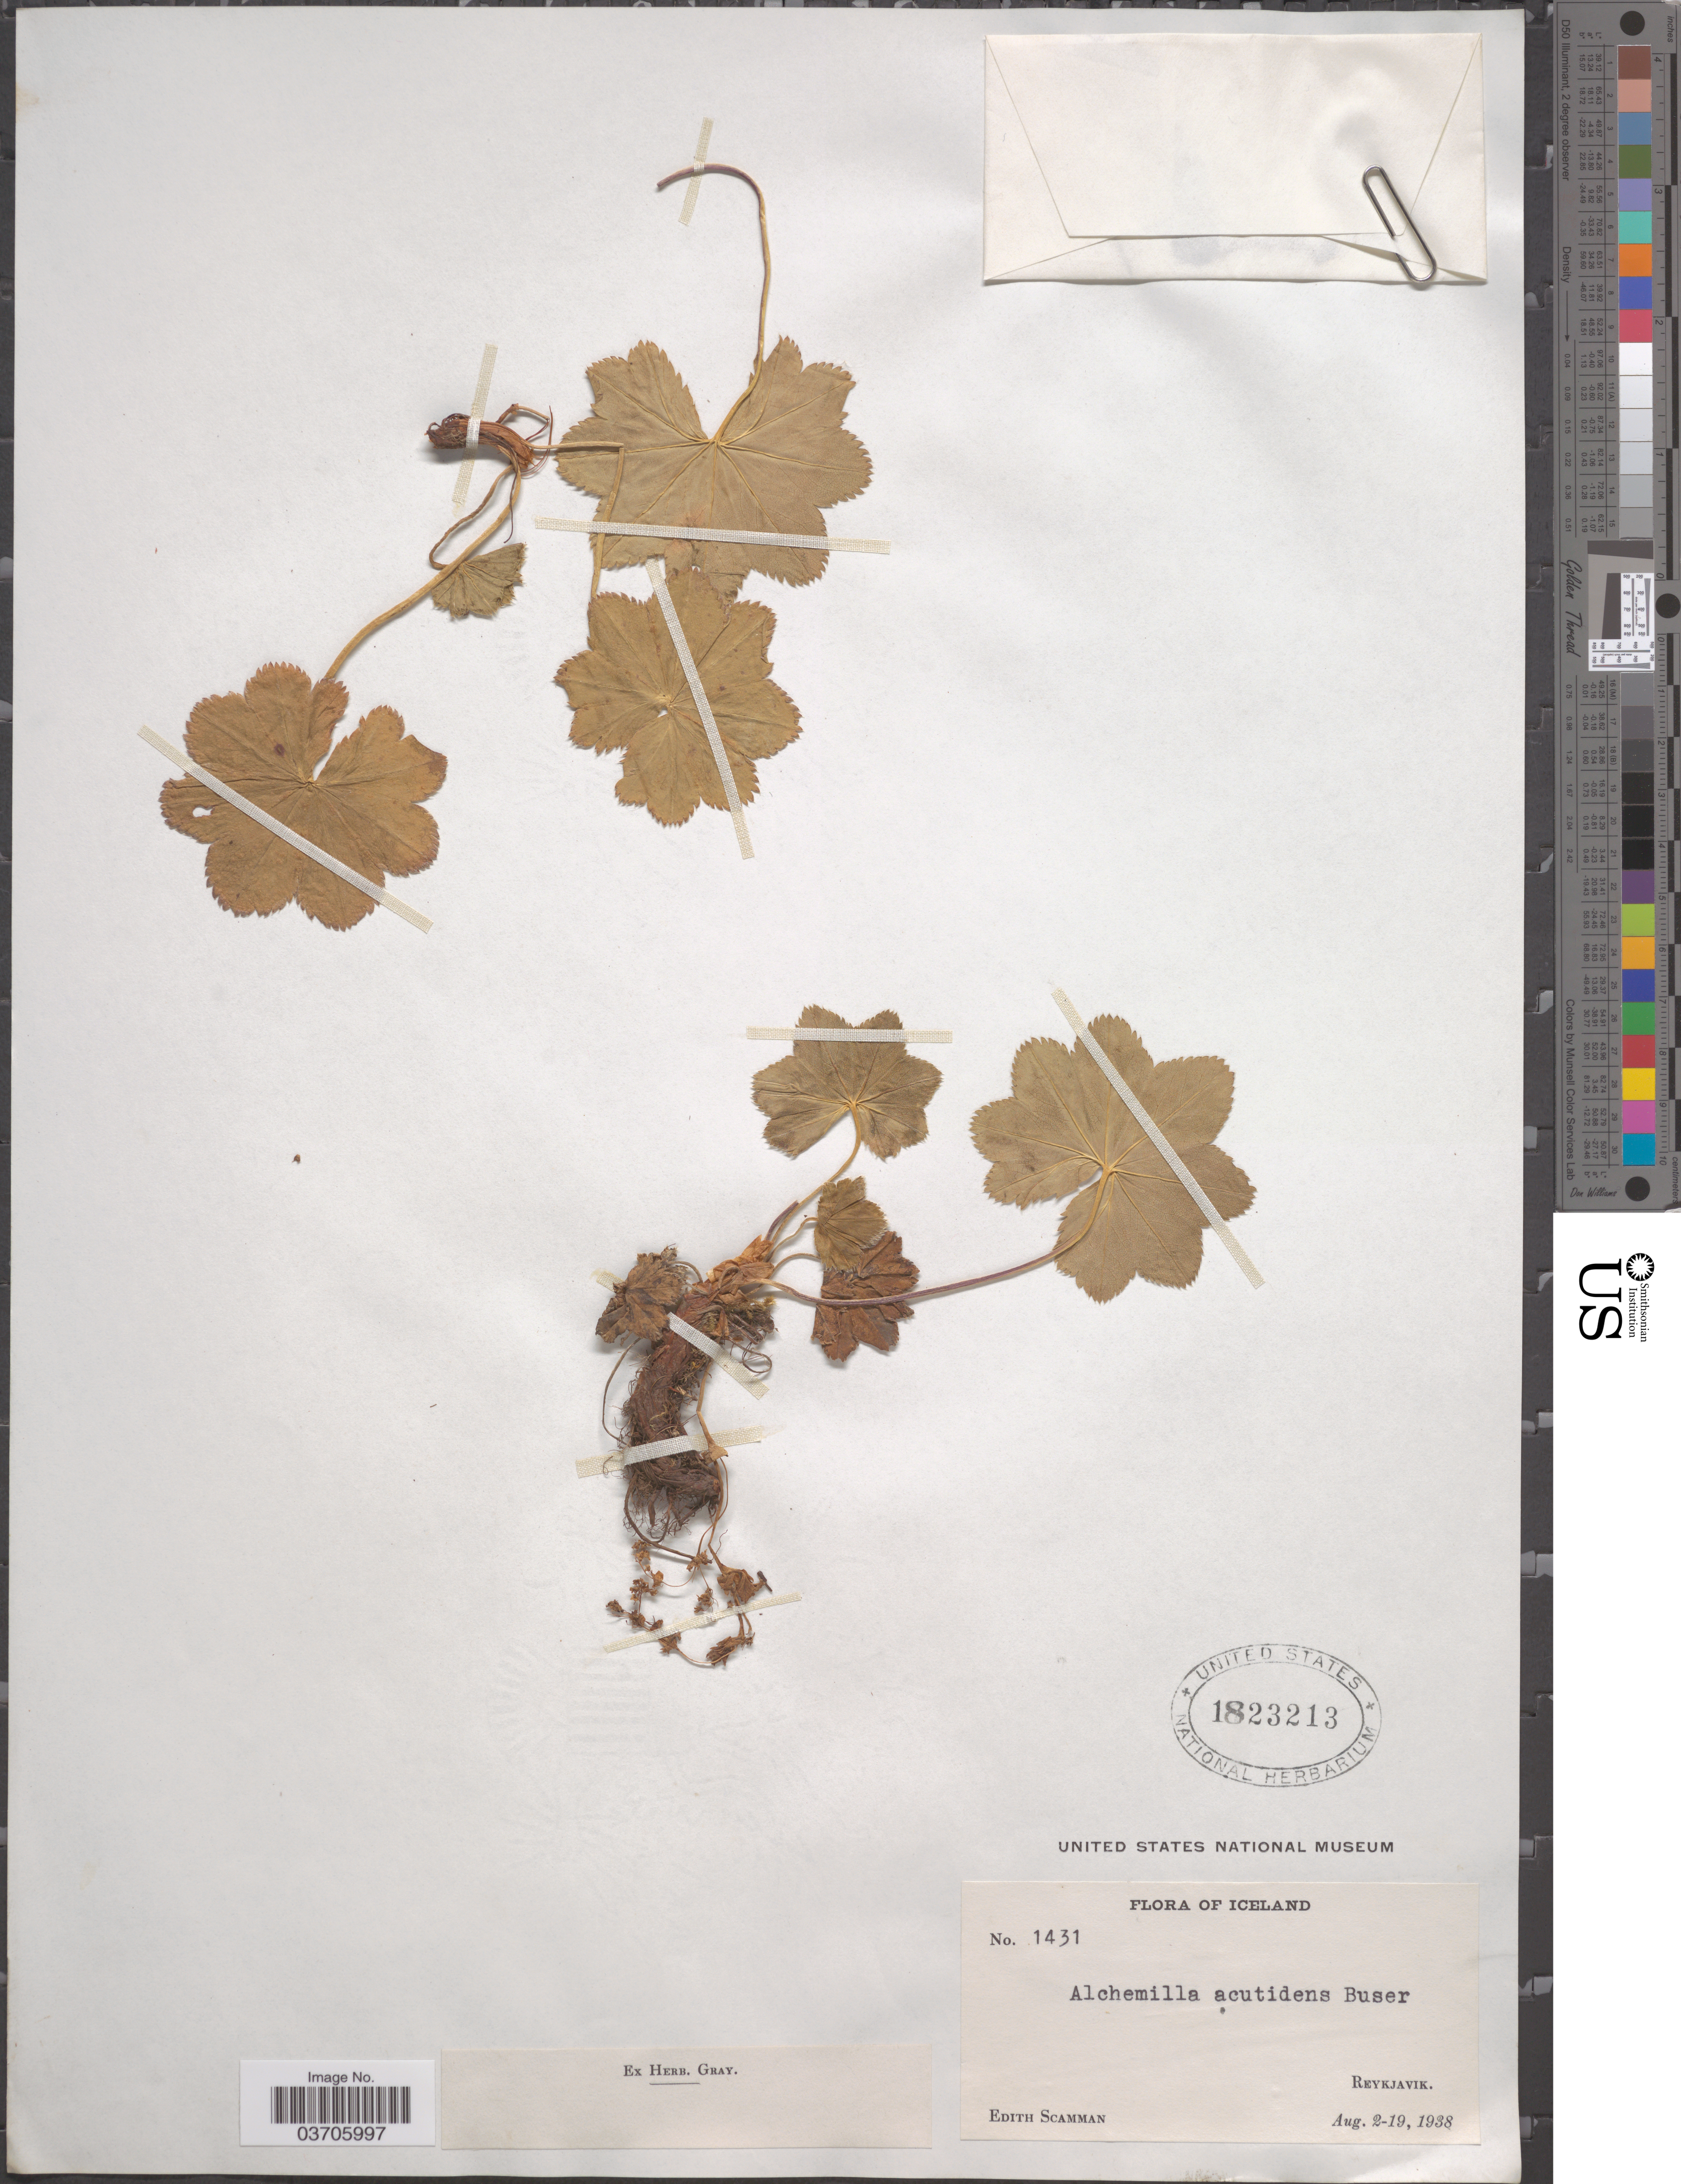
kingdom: Plantae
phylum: Tracheophyta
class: Magnoliopsida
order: Rosales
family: Rosaceae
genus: Alchemilla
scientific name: Alchemilla acutidens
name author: Buser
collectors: E. Scamman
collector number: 1431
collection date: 1938-08-02/1938-08-19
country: Iceland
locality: Reykjavik.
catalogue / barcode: US 1823213